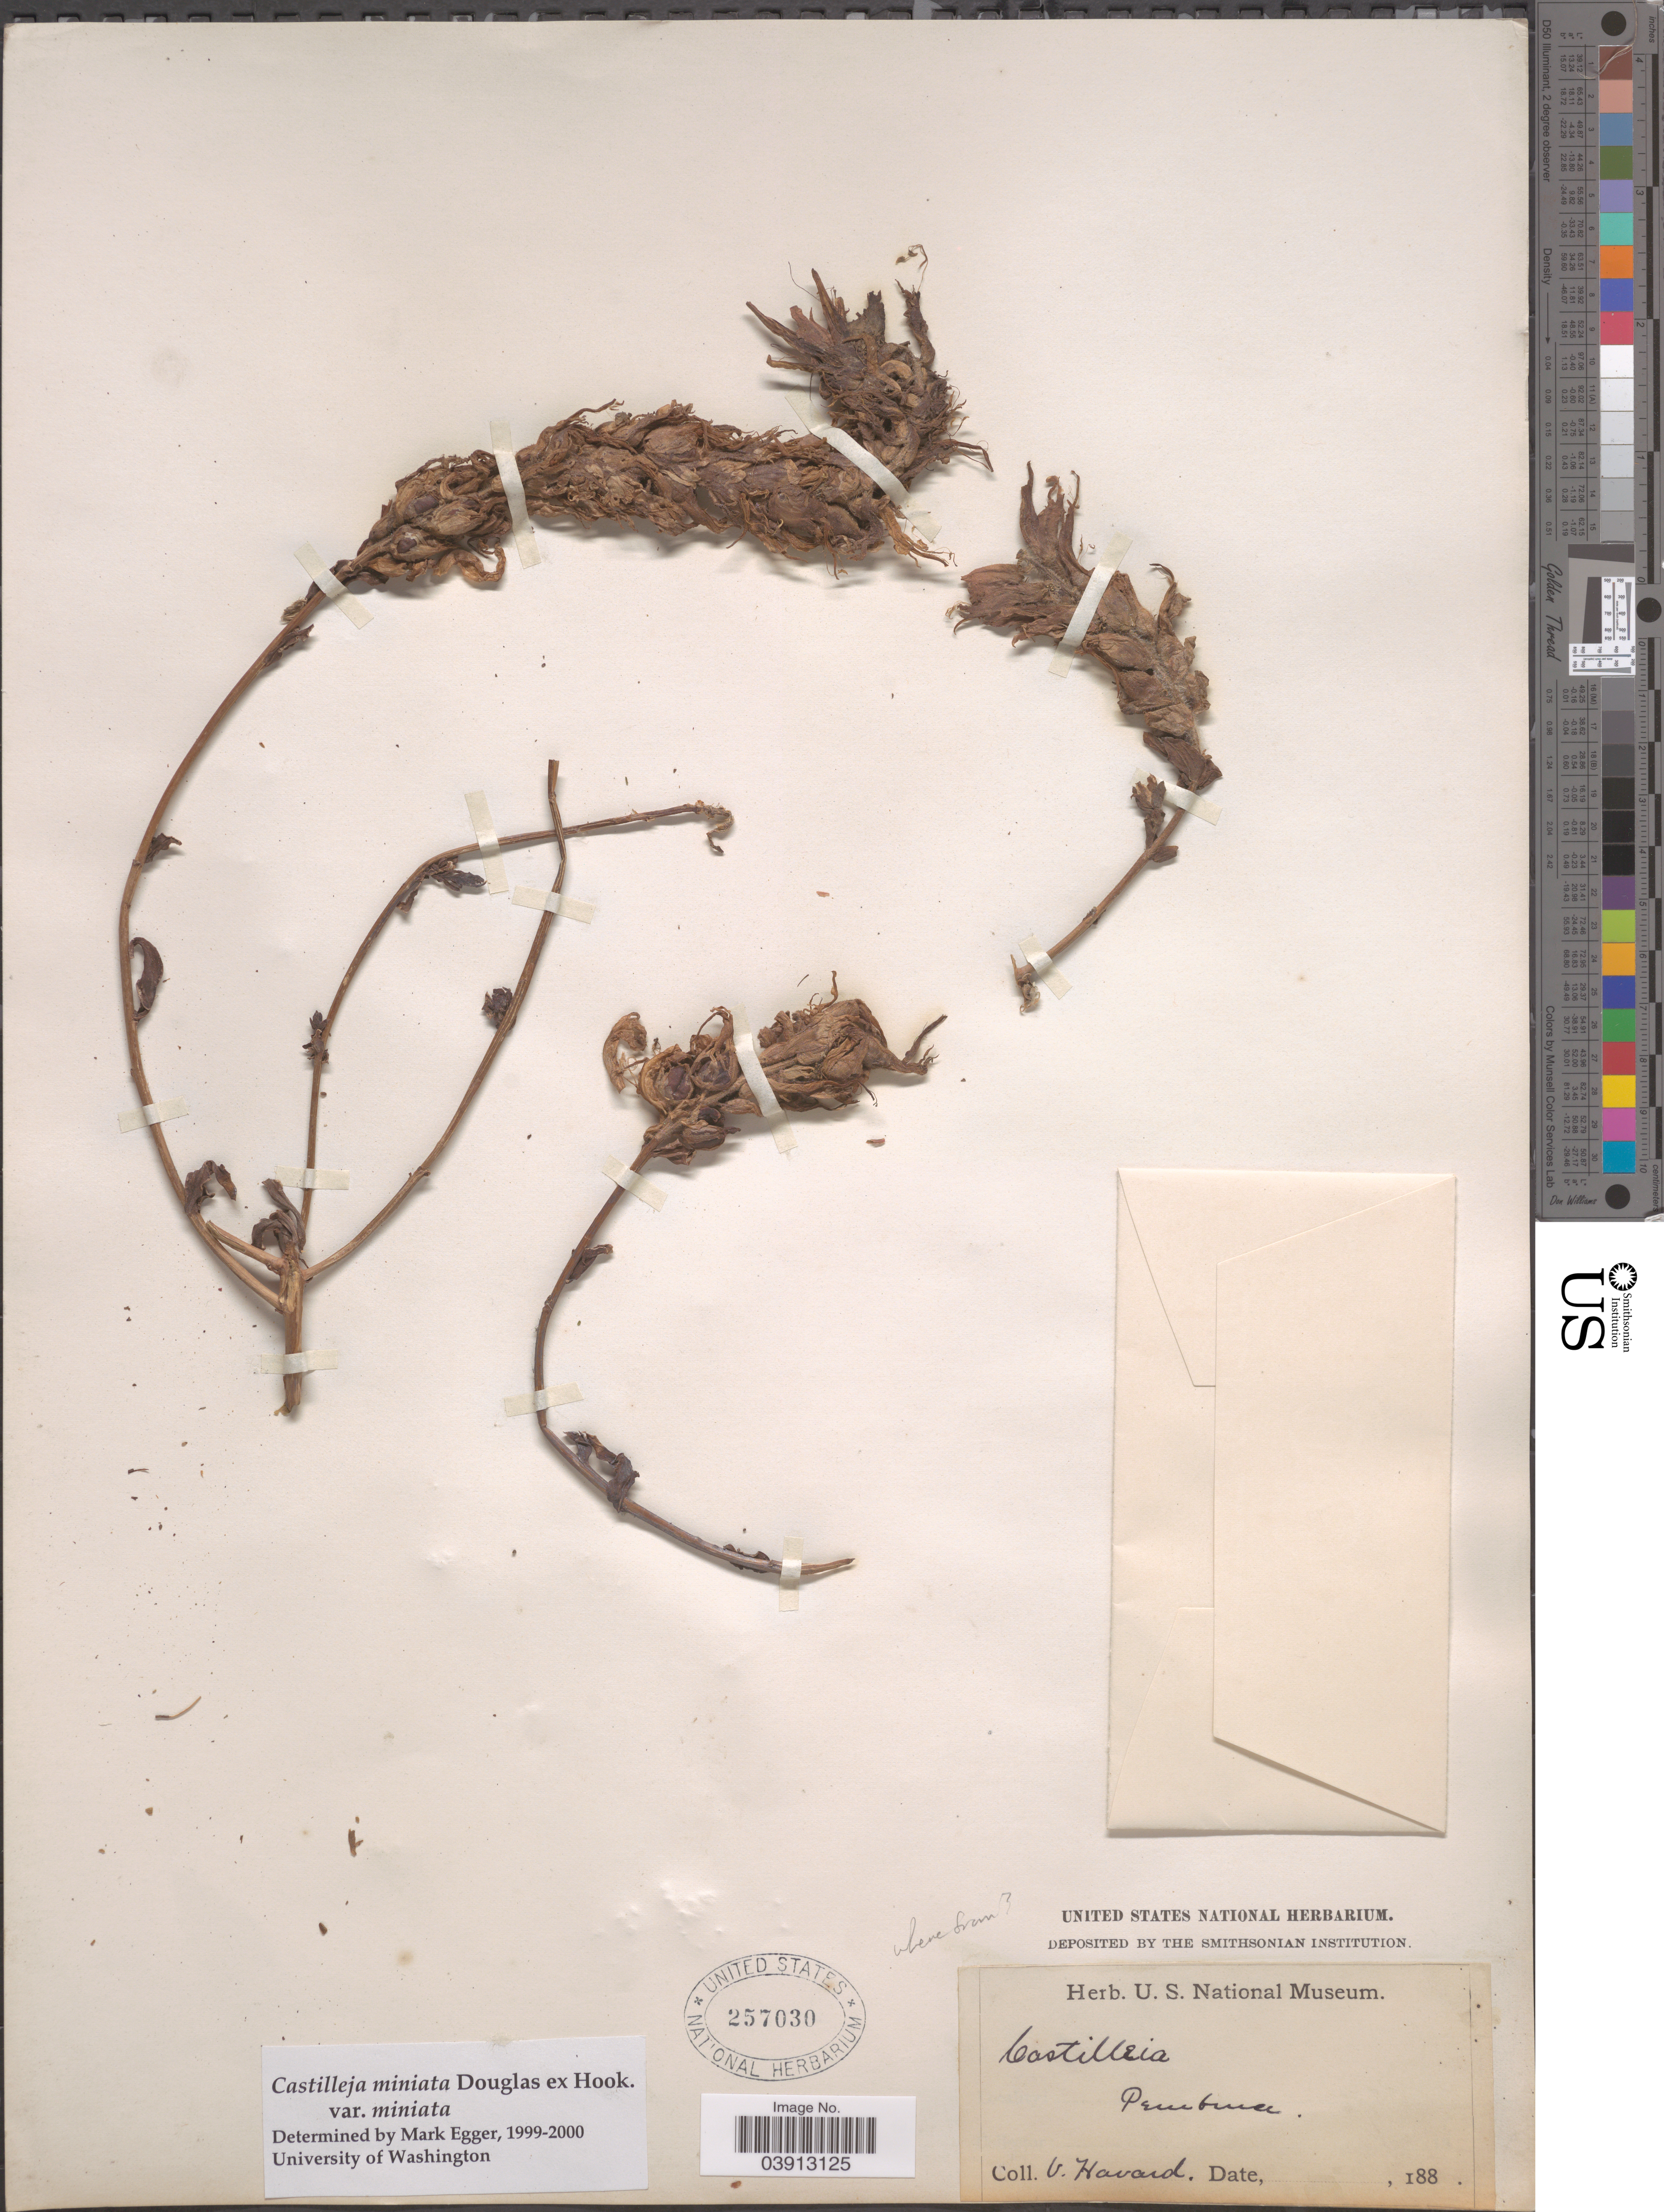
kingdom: Plantae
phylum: Tracheophyta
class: Magnoliopsida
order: Lamiales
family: Orobanchaceae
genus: Castilleja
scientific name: Castilleja miniata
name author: Douglas ex Hook.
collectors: V. Havard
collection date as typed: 188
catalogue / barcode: US 257030